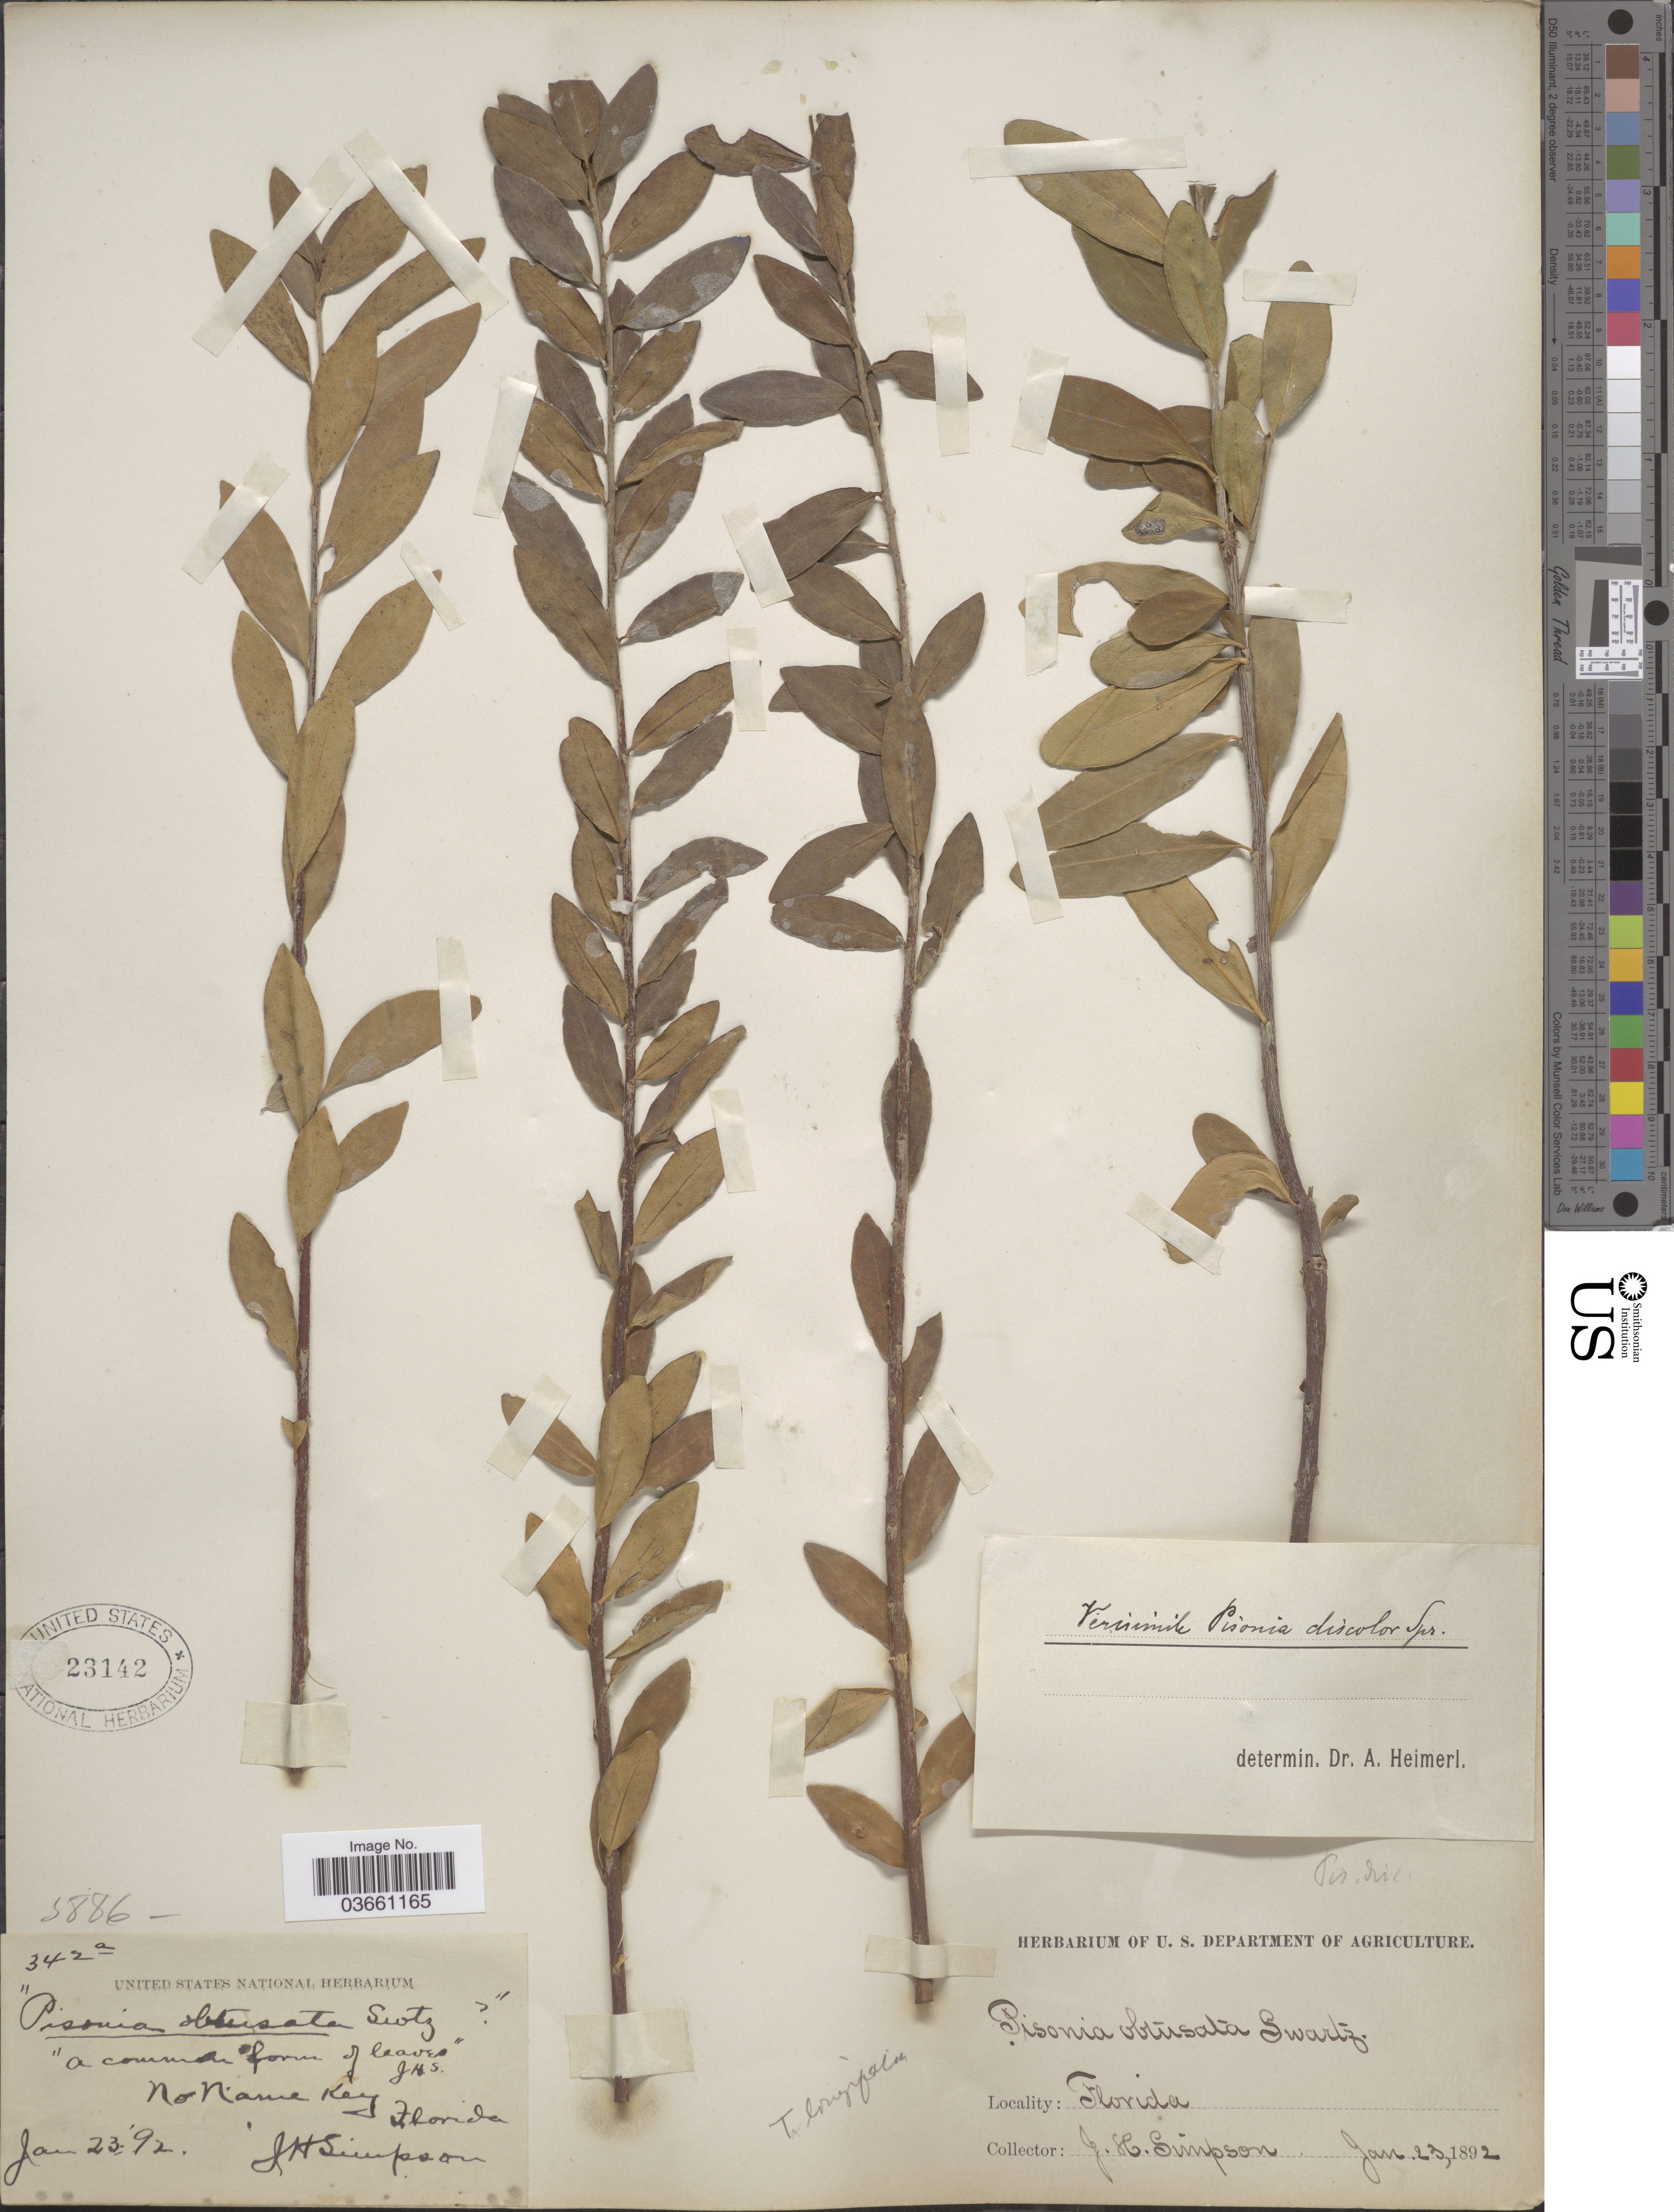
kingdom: Plantae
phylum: Tracheophyta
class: Magnoliopsida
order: Caryophyllales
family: Nyctaginaceae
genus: Guapira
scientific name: Guapira discolor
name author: (Spreng.) Little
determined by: Strong, Mark T., (BOT), Smithsonian Institution - National Museum of Natural History (UNITED STATES)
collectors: J. H. Simpson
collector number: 342a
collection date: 1892-01-23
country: United States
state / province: Florida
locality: No Name Key.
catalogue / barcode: US 23142